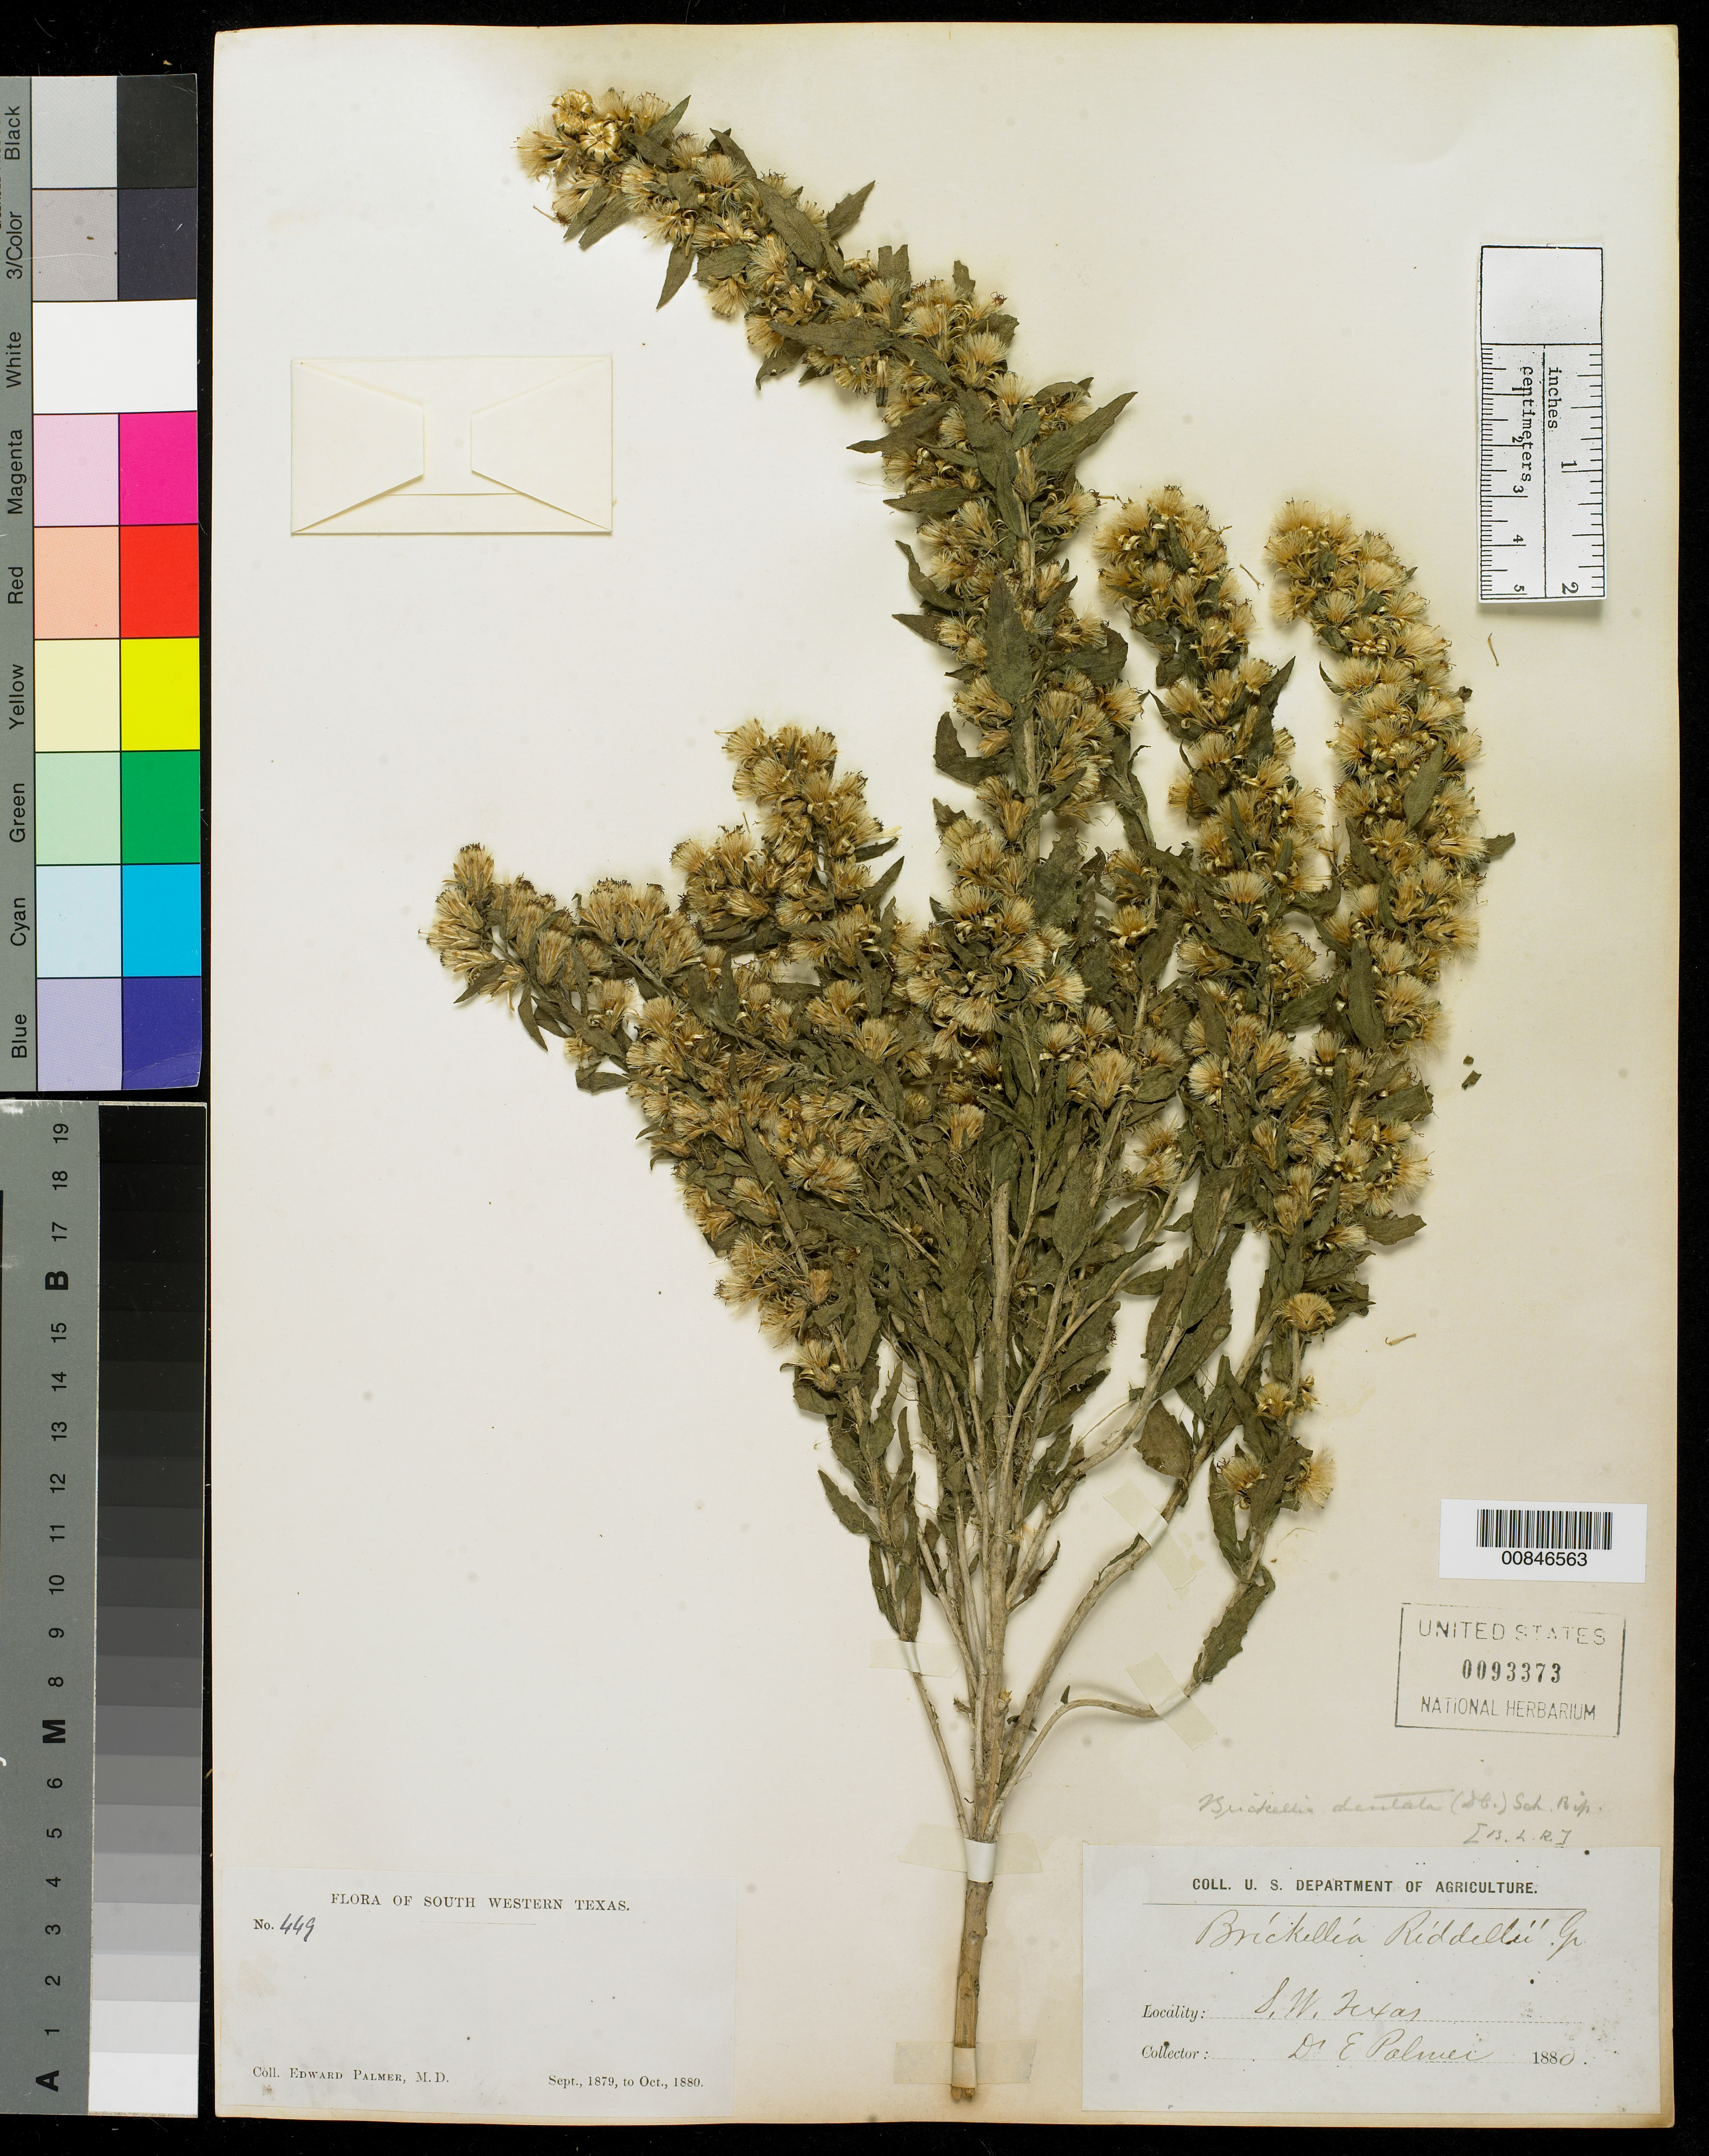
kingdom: Plantae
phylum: Tracheophyta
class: Magnoliopsida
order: Asterales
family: Asteraceae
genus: Brickellia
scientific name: Brickellia dentata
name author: (DC.) Sch. Bip.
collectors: E. Palmer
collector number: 449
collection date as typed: Sep 1879 to -- Oct 1880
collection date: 1879-09/1880-10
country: United States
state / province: Texas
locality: South Western Texas.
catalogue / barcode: US 93373